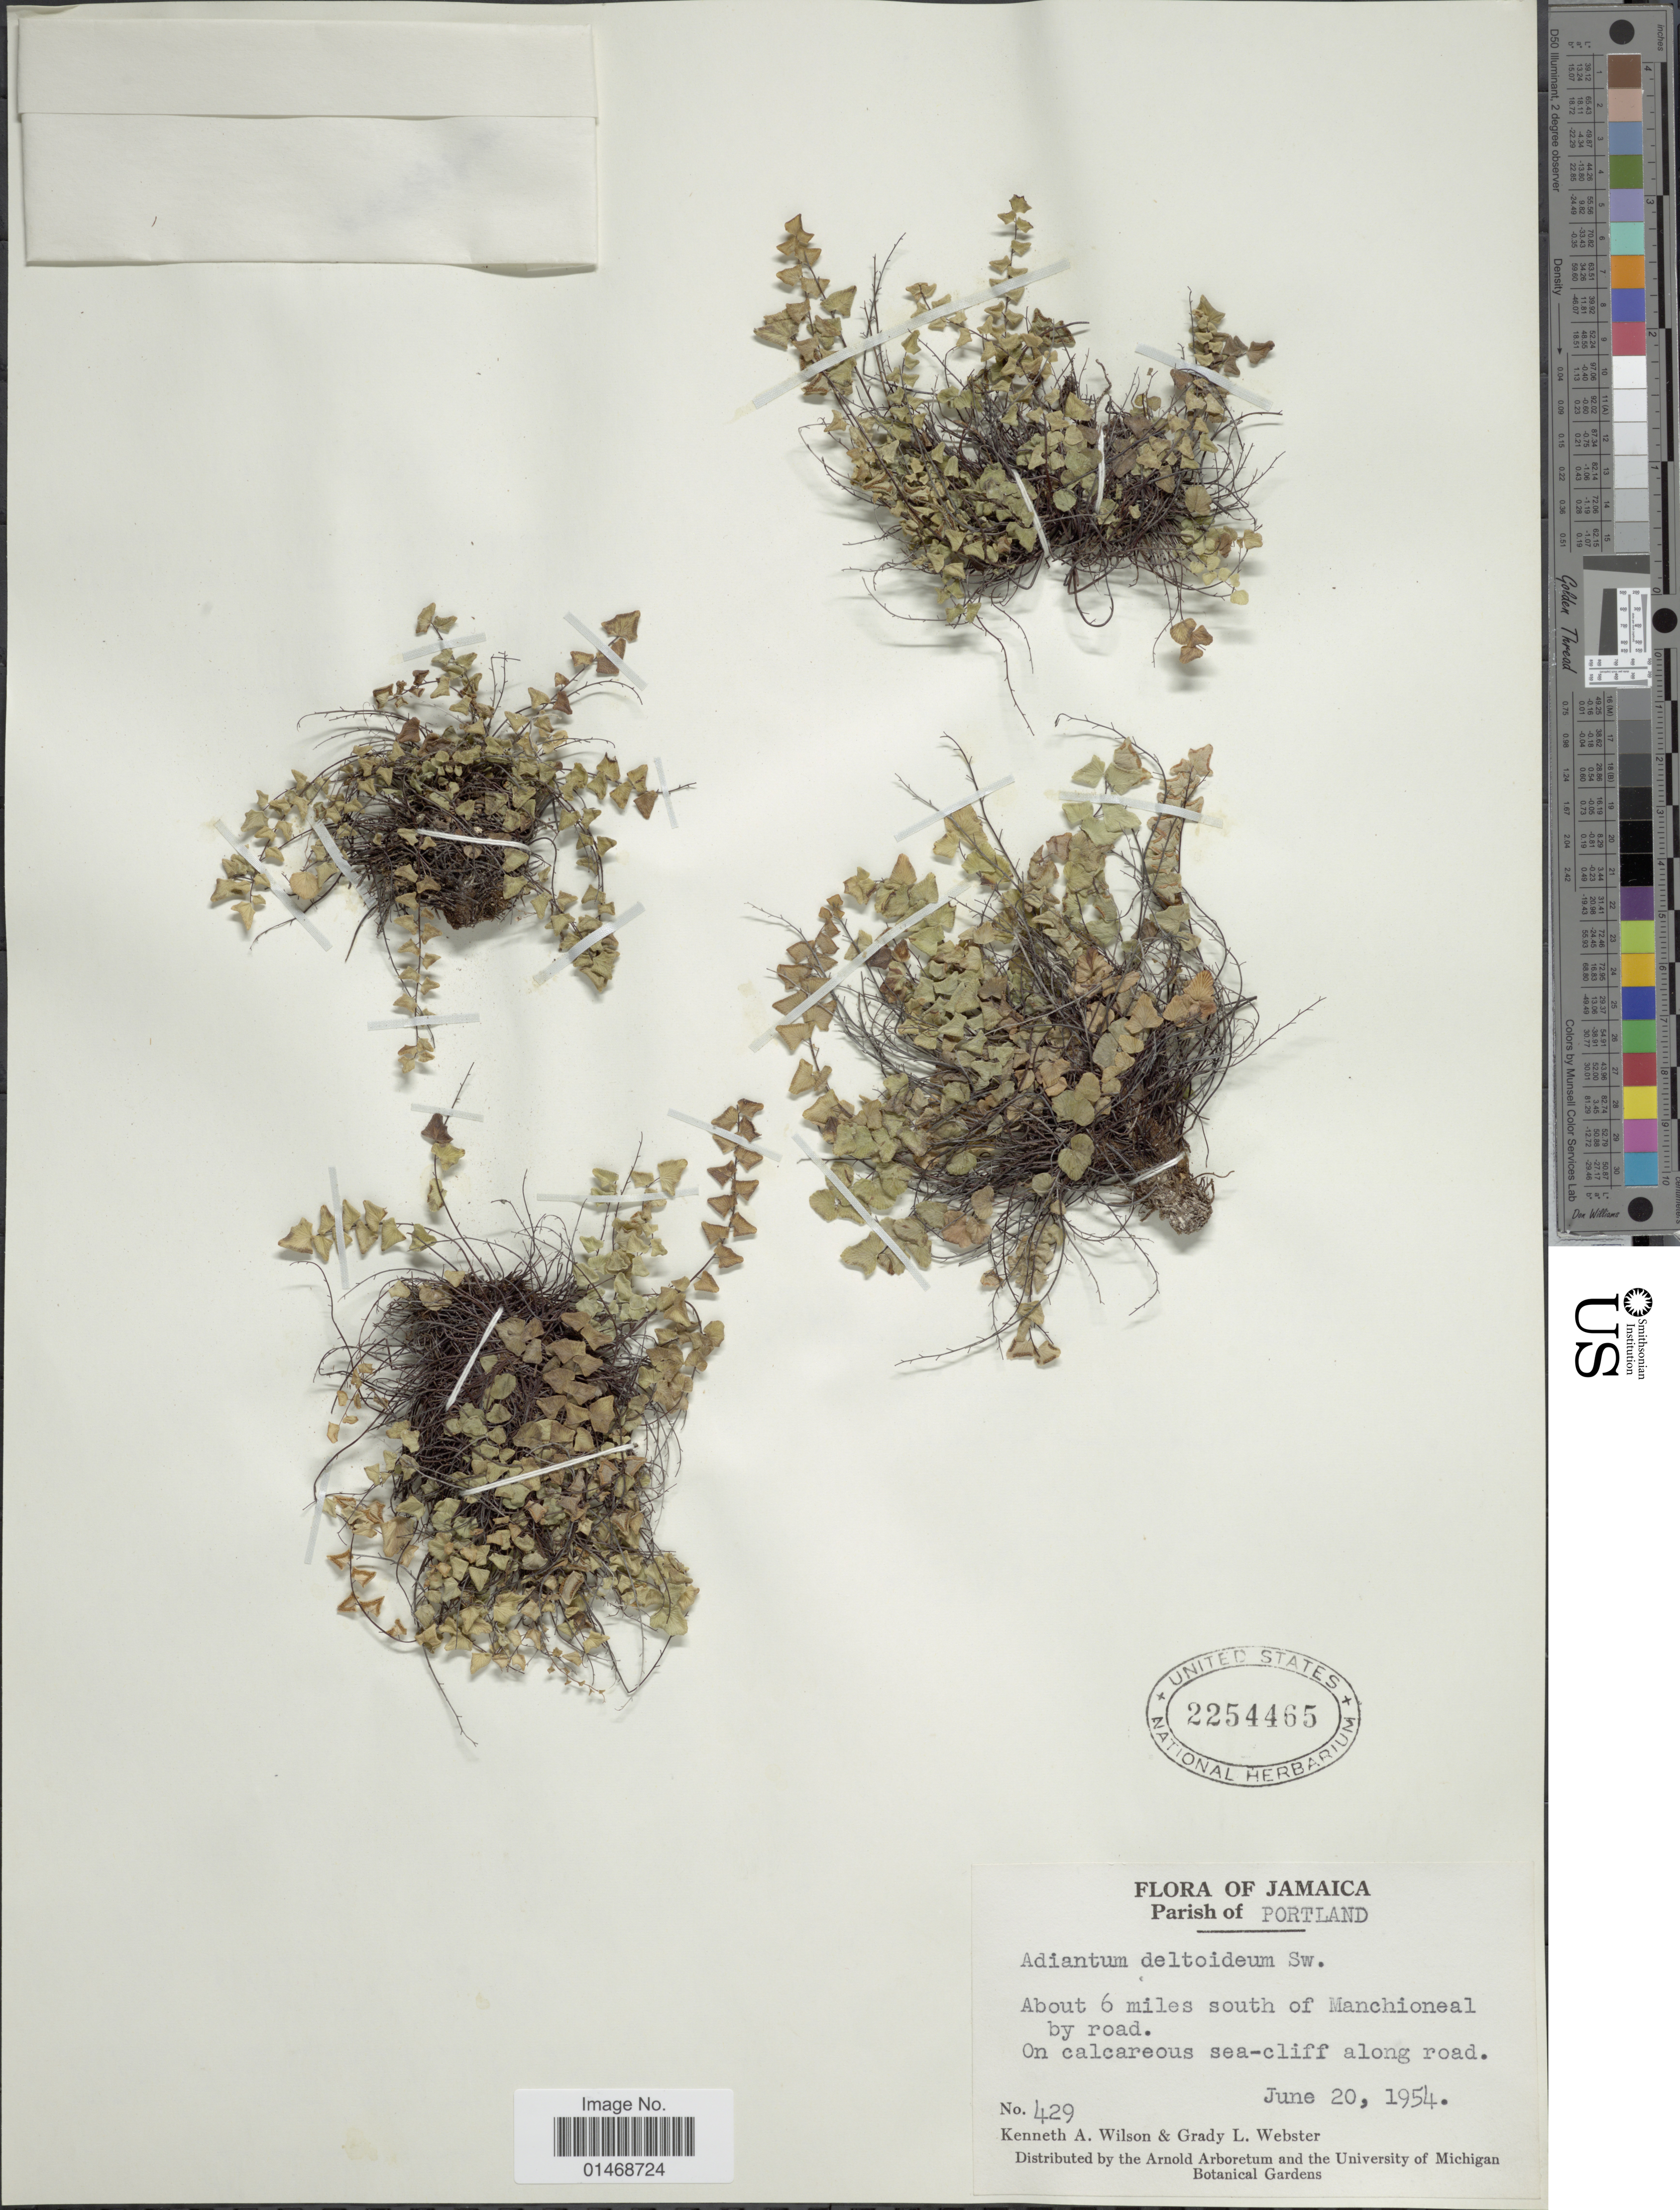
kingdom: Plantae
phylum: Tracheophyta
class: Polypodiopsida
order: Polypodiales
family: Pteridaceae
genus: Adiantum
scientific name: Adiantum deltoideum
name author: Sw.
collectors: K. A. Wilson & G. L. Webster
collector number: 429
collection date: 1954-06-20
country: Jamaica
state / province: Portland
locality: About 6 miles south of Manchioneal by road. On calcareous sea-cliff along road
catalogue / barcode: US 2254465